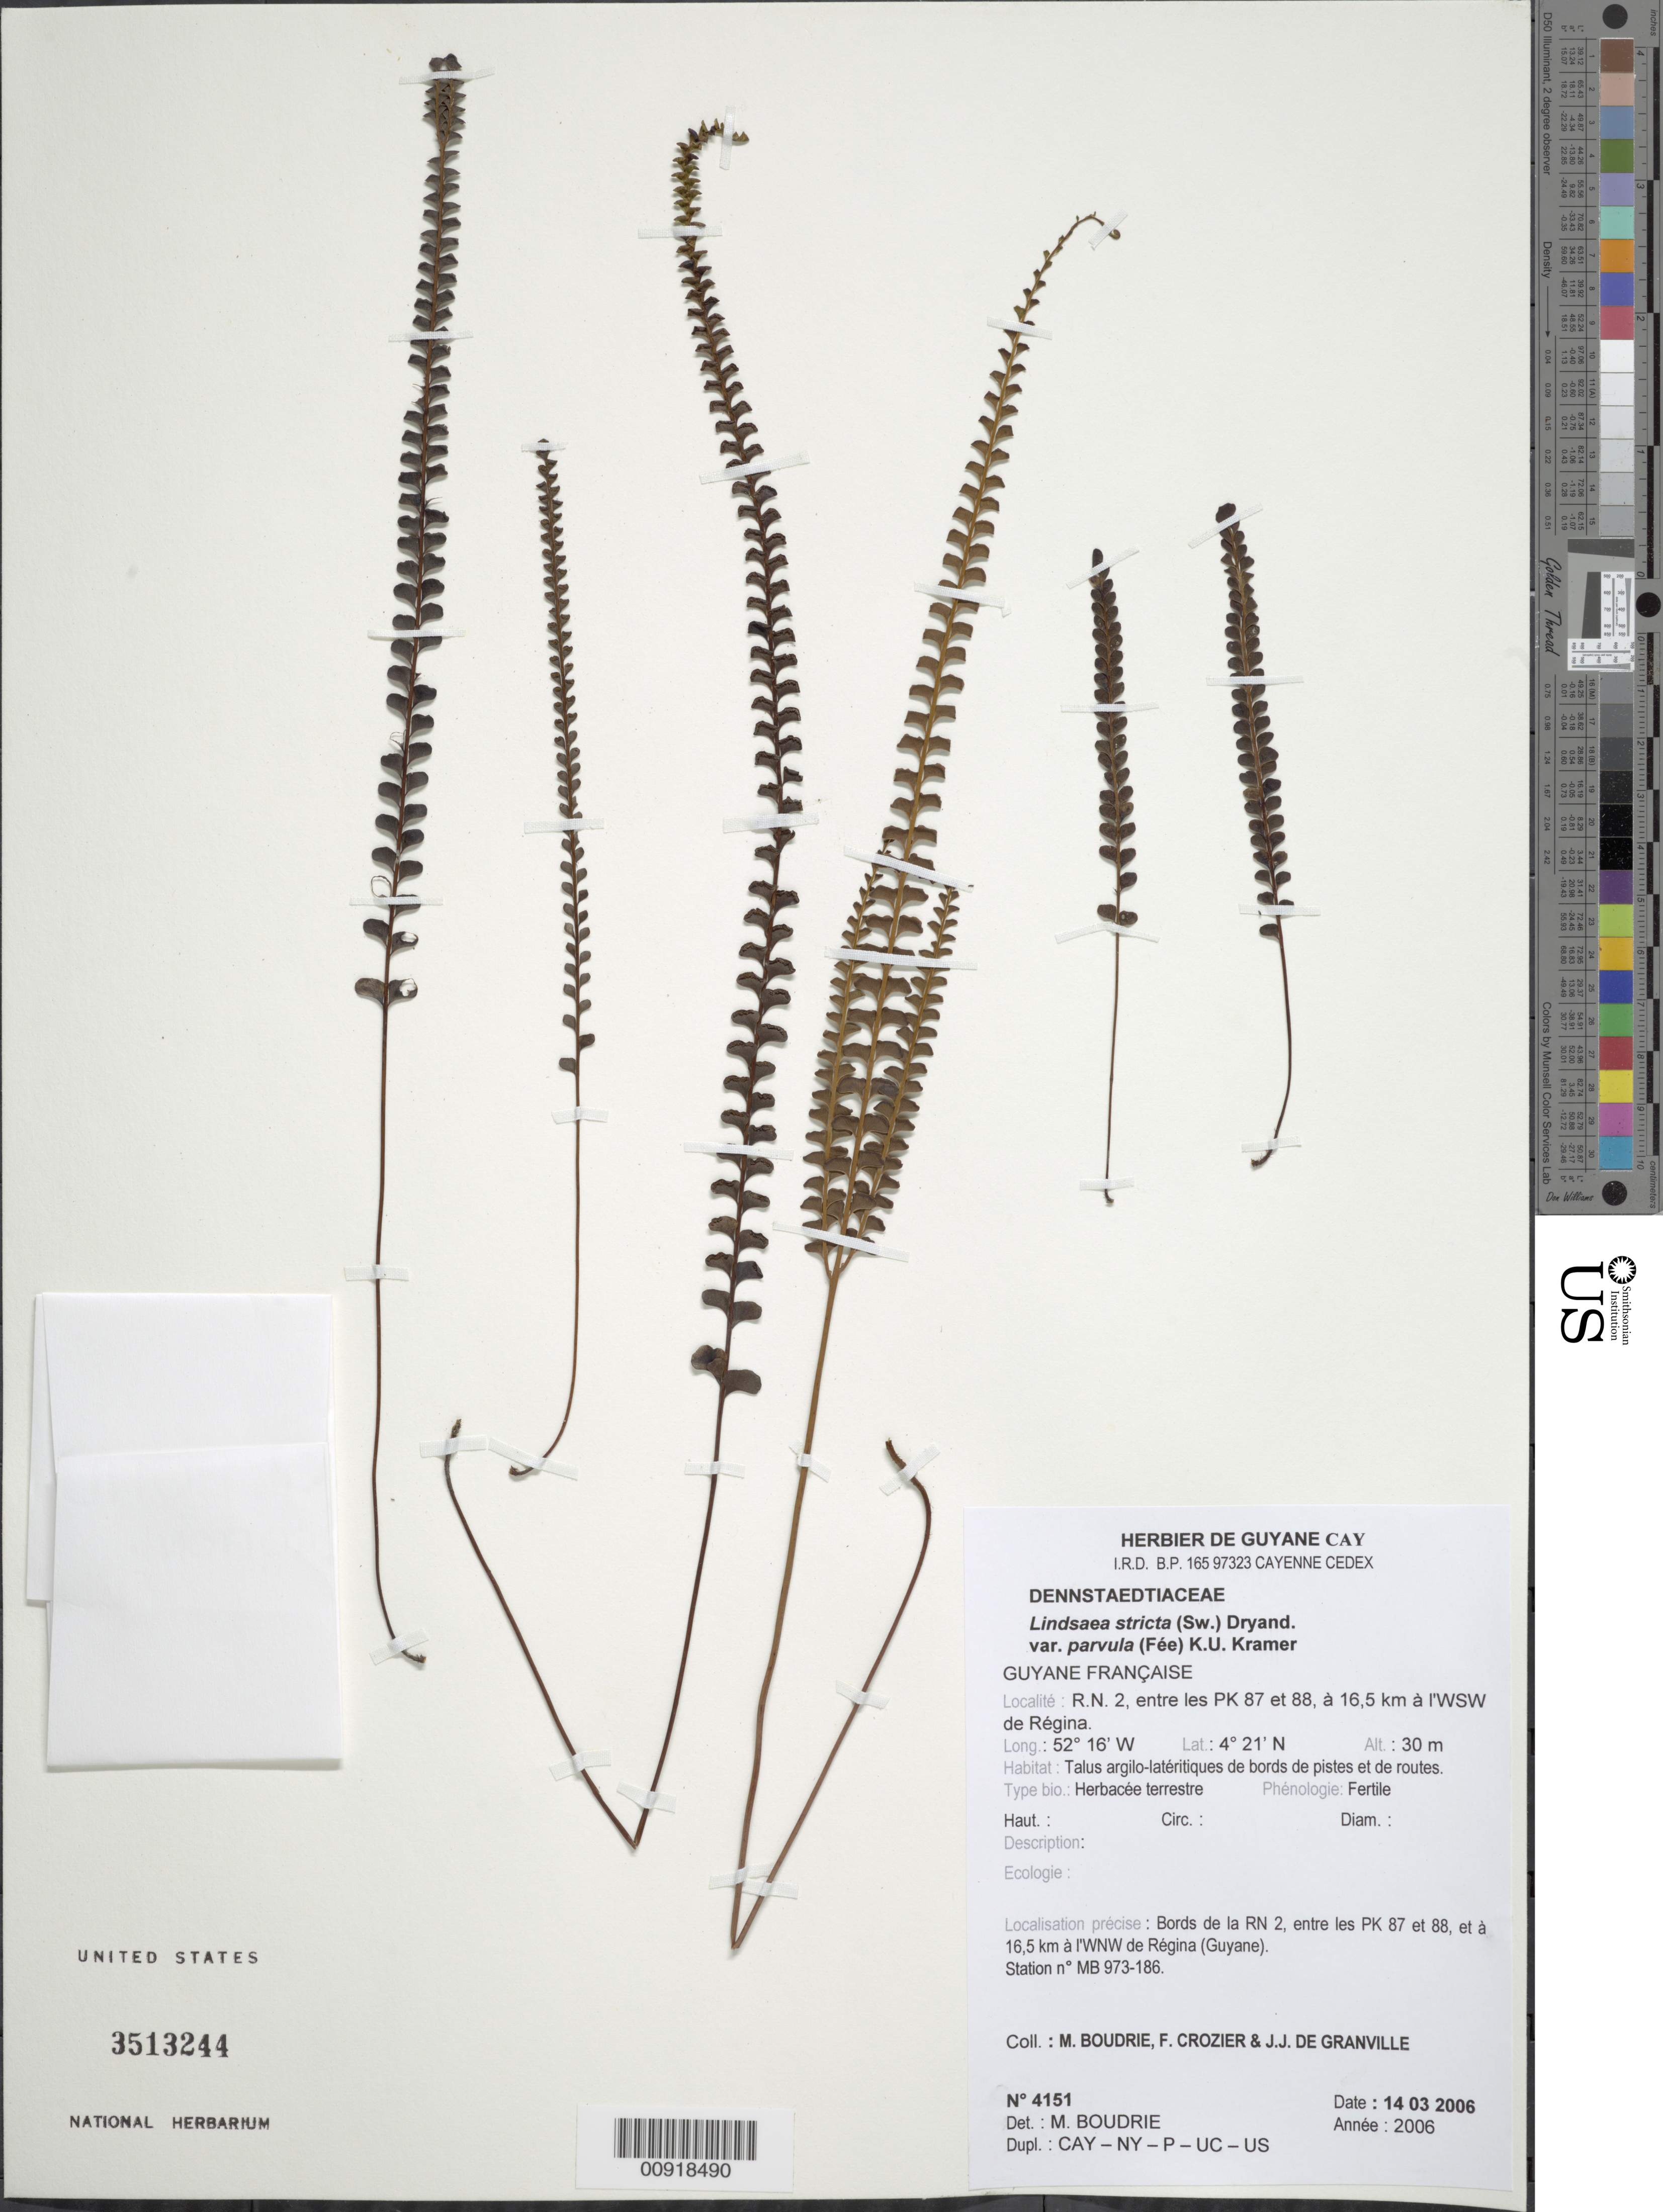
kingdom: Plantae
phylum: Tracheophyta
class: Polypodiopsida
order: Polypodiales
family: Lindsaeaceae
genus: Lindsaea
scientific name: Lindsaea stricta var. parvula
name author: (Fée) K.U. Kramer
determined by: Boudrie, M.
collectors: M. Boudrie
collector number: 4151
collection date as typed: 14-Mar-06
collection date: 2006-03-14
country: French Guiana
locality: R.N. 2, entre PK 87 et 88, 16.5 km WSW de Régina (Guyane)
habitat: Talus argilo-latéritiques de bords de pistes et de routes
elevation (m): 30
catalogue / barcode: US 3513244